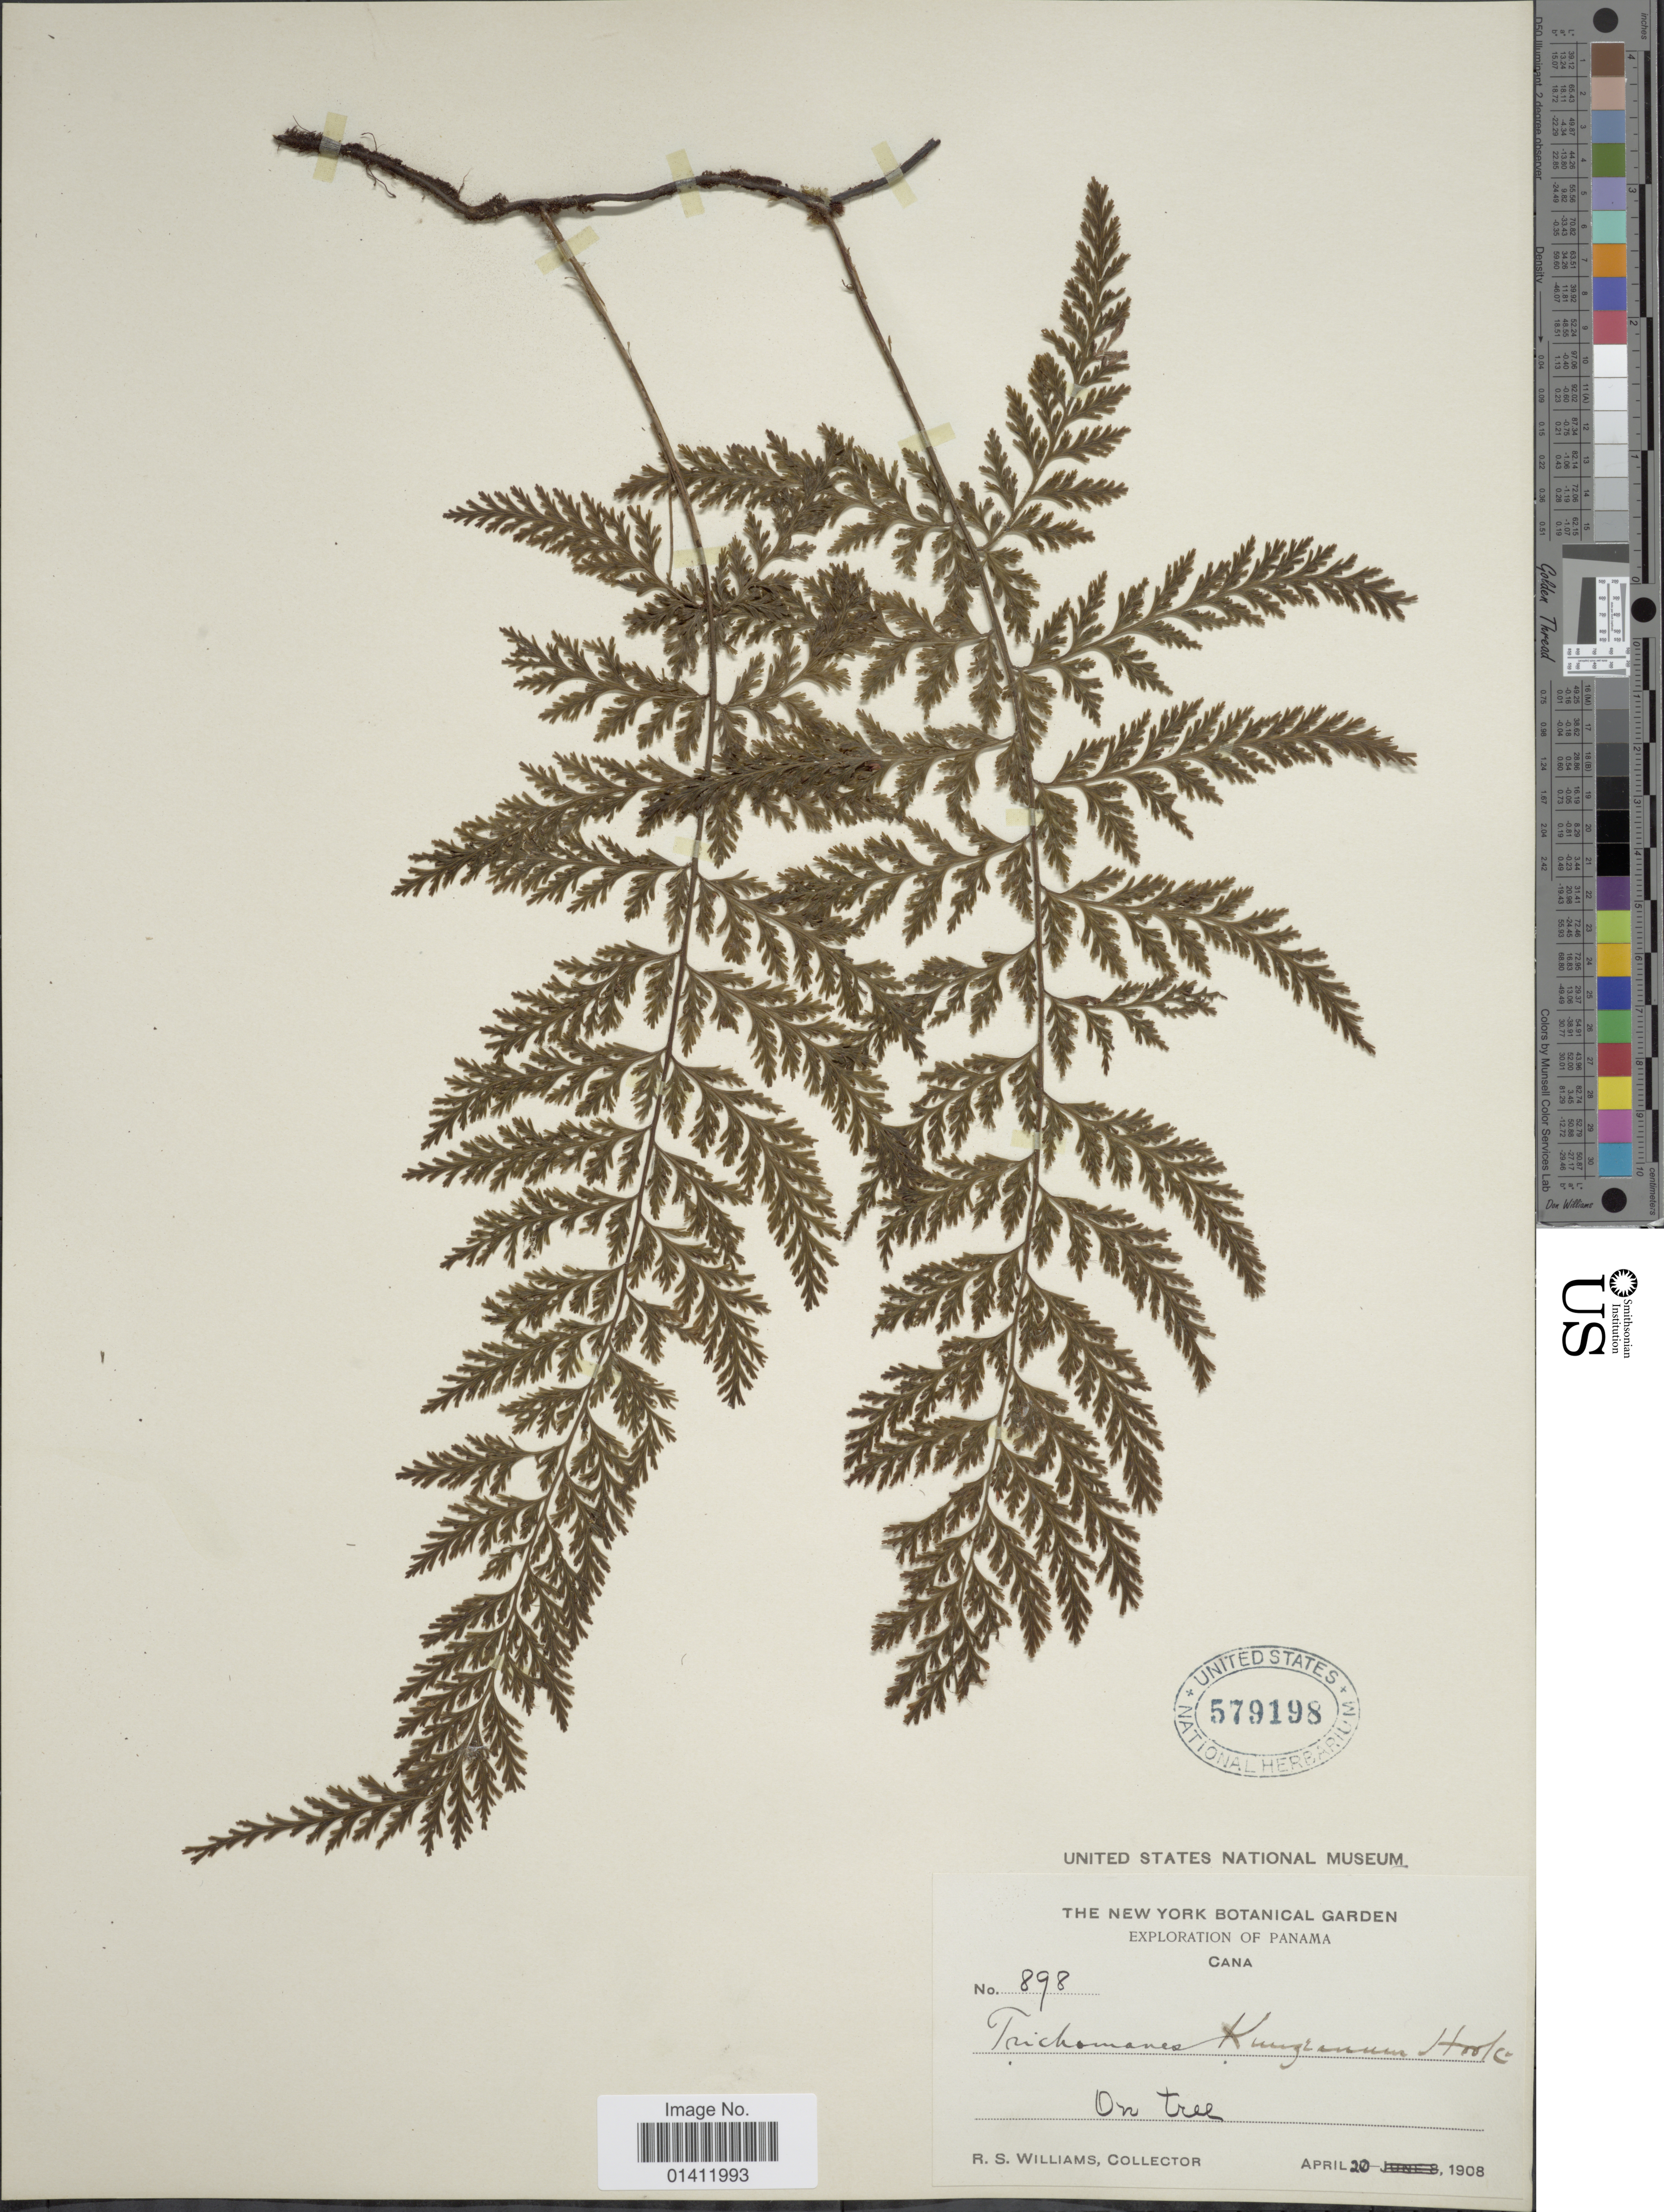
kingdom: Plantae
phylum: Tracheophyta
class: Polypodiopsida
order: Hymenophyllales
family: Hymenophyllaceae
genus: Vandenboschia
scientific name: Vandenboschia radicans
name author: (Sw.) Copel.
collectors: R. S. Williams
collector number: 898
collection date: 1908-04-20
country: Panama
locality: Cana.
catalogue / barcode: US 579198